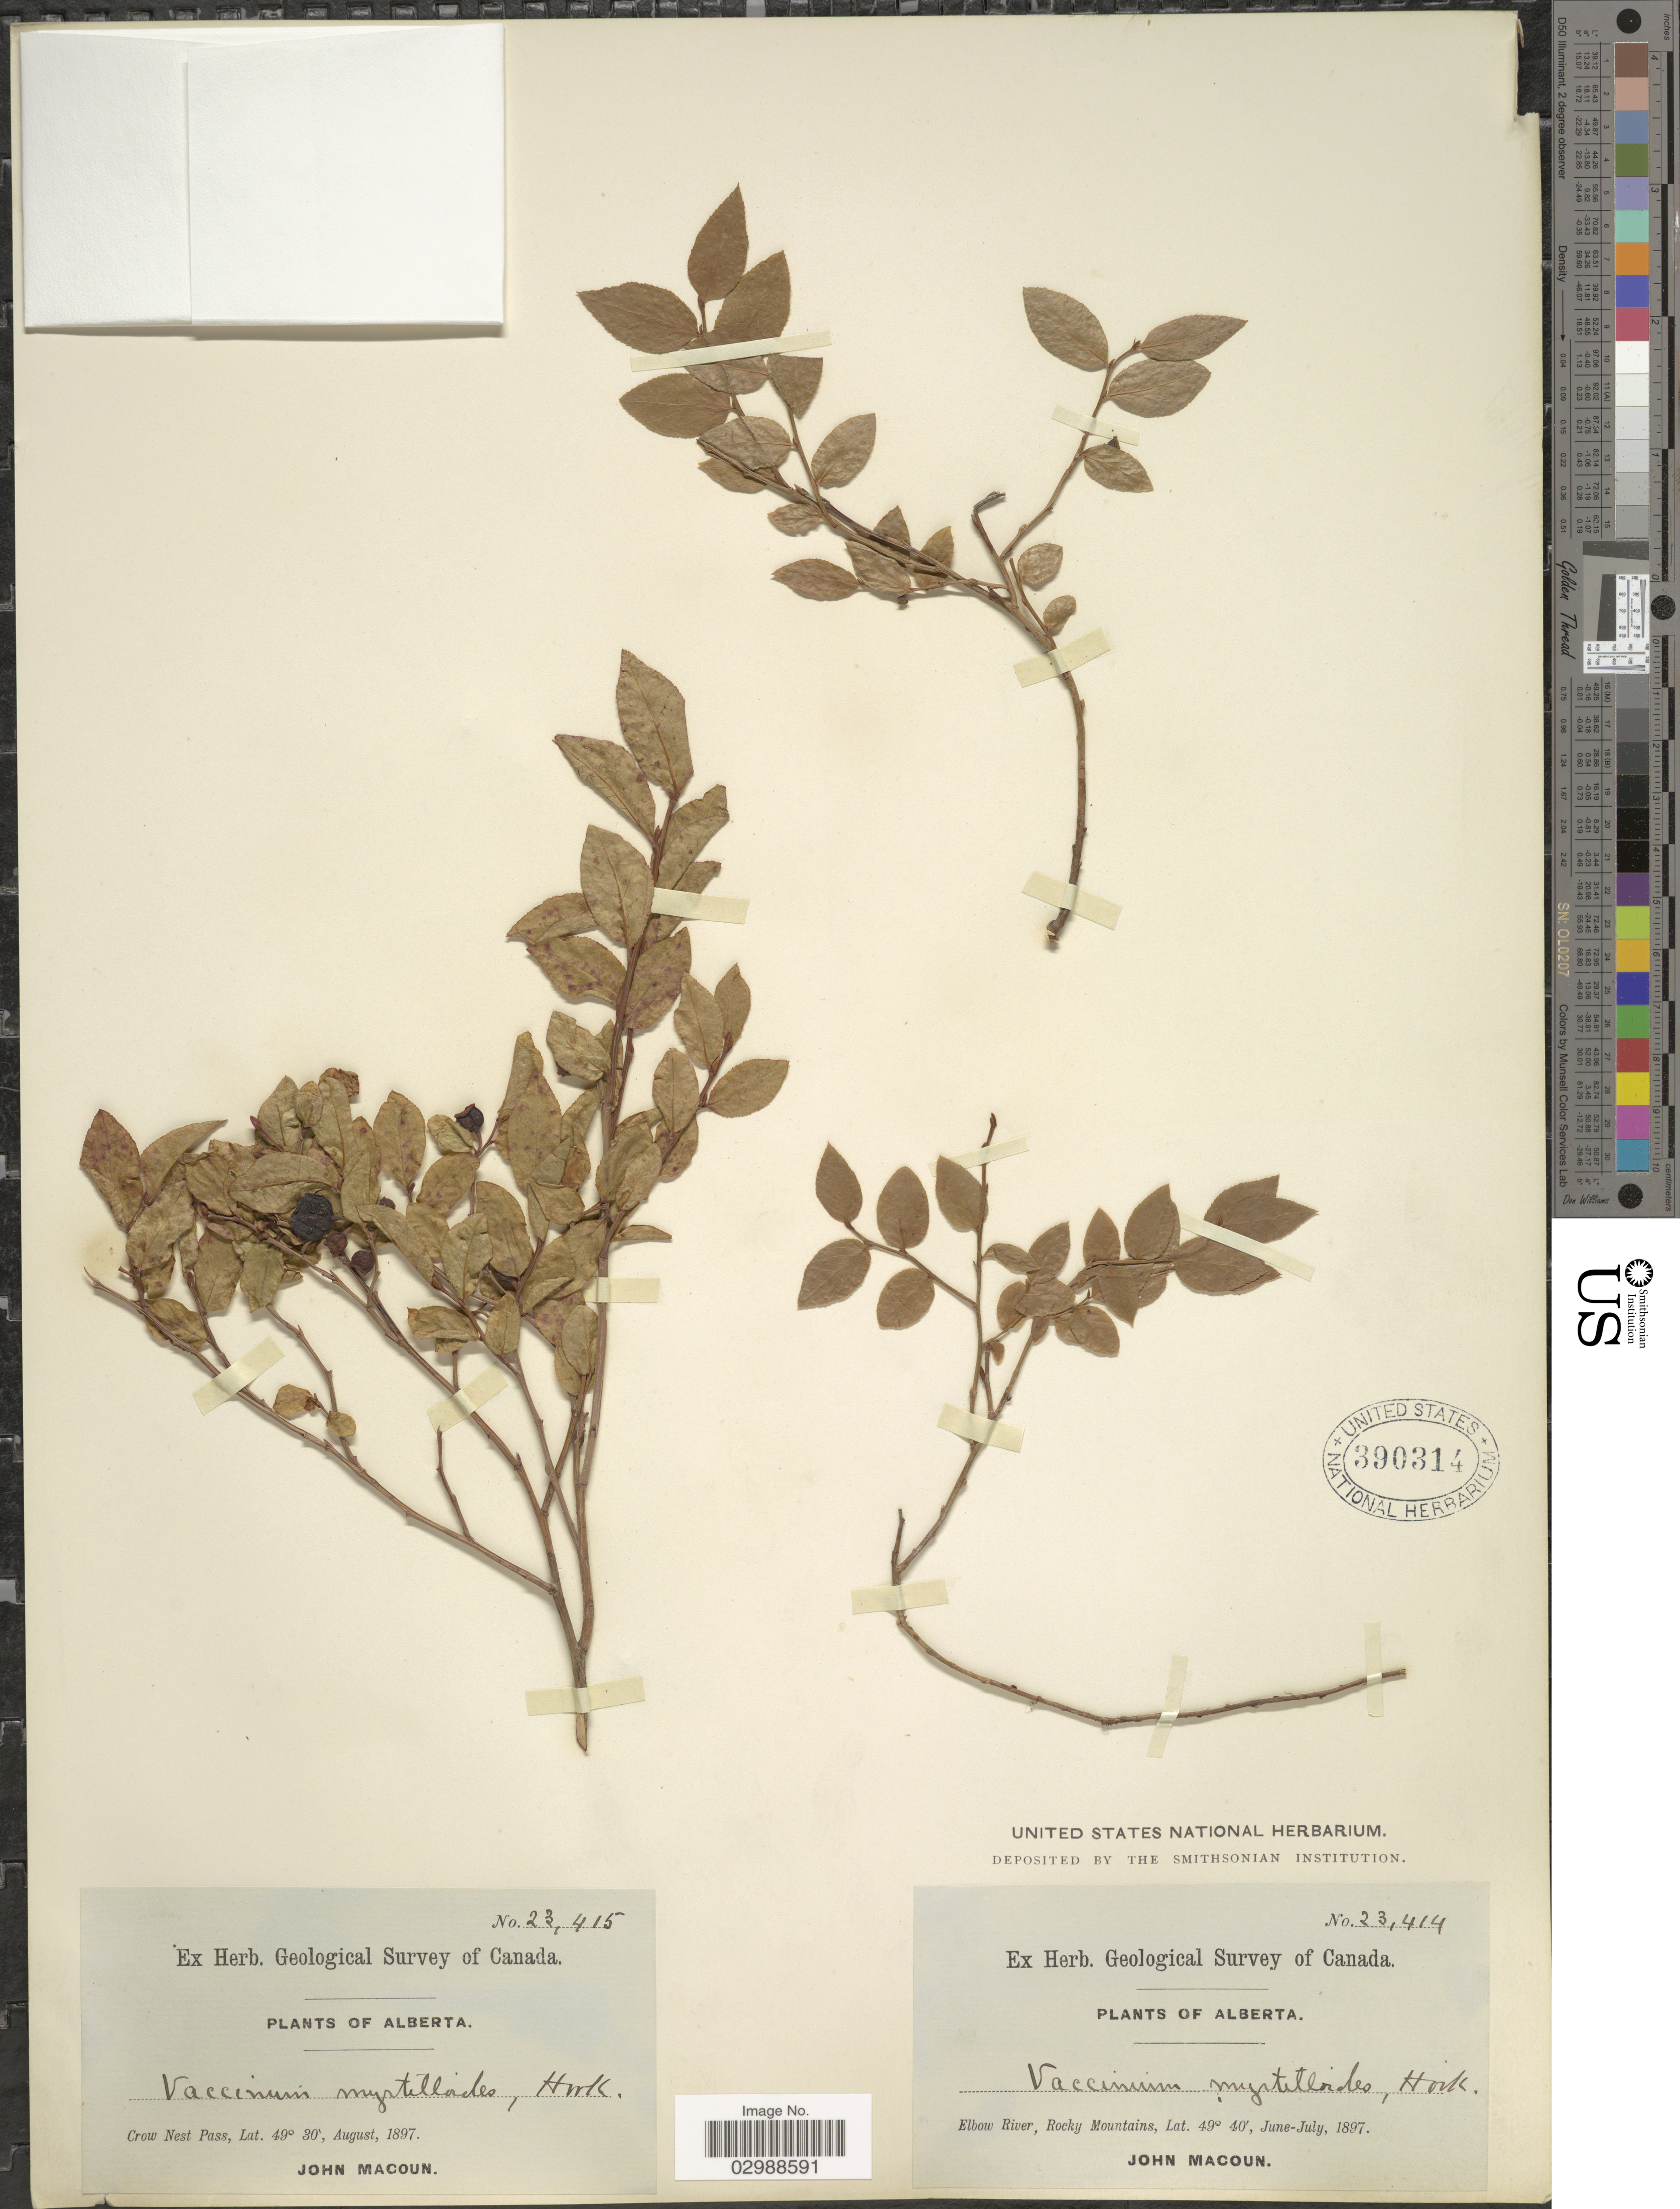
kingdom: Plantae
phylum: Tracheophyta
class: Magnoliopsida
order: Ericales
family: Ericaceae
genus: Vaccinium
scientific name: Vaccinium membranaceum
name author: Douglas ex Torr.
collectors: J. Macoun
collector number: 23414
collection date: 1897-06/1897-07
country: Canada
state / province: Alberta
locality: Elbow River, Rocky Mountains.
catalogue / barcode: US 390314-2